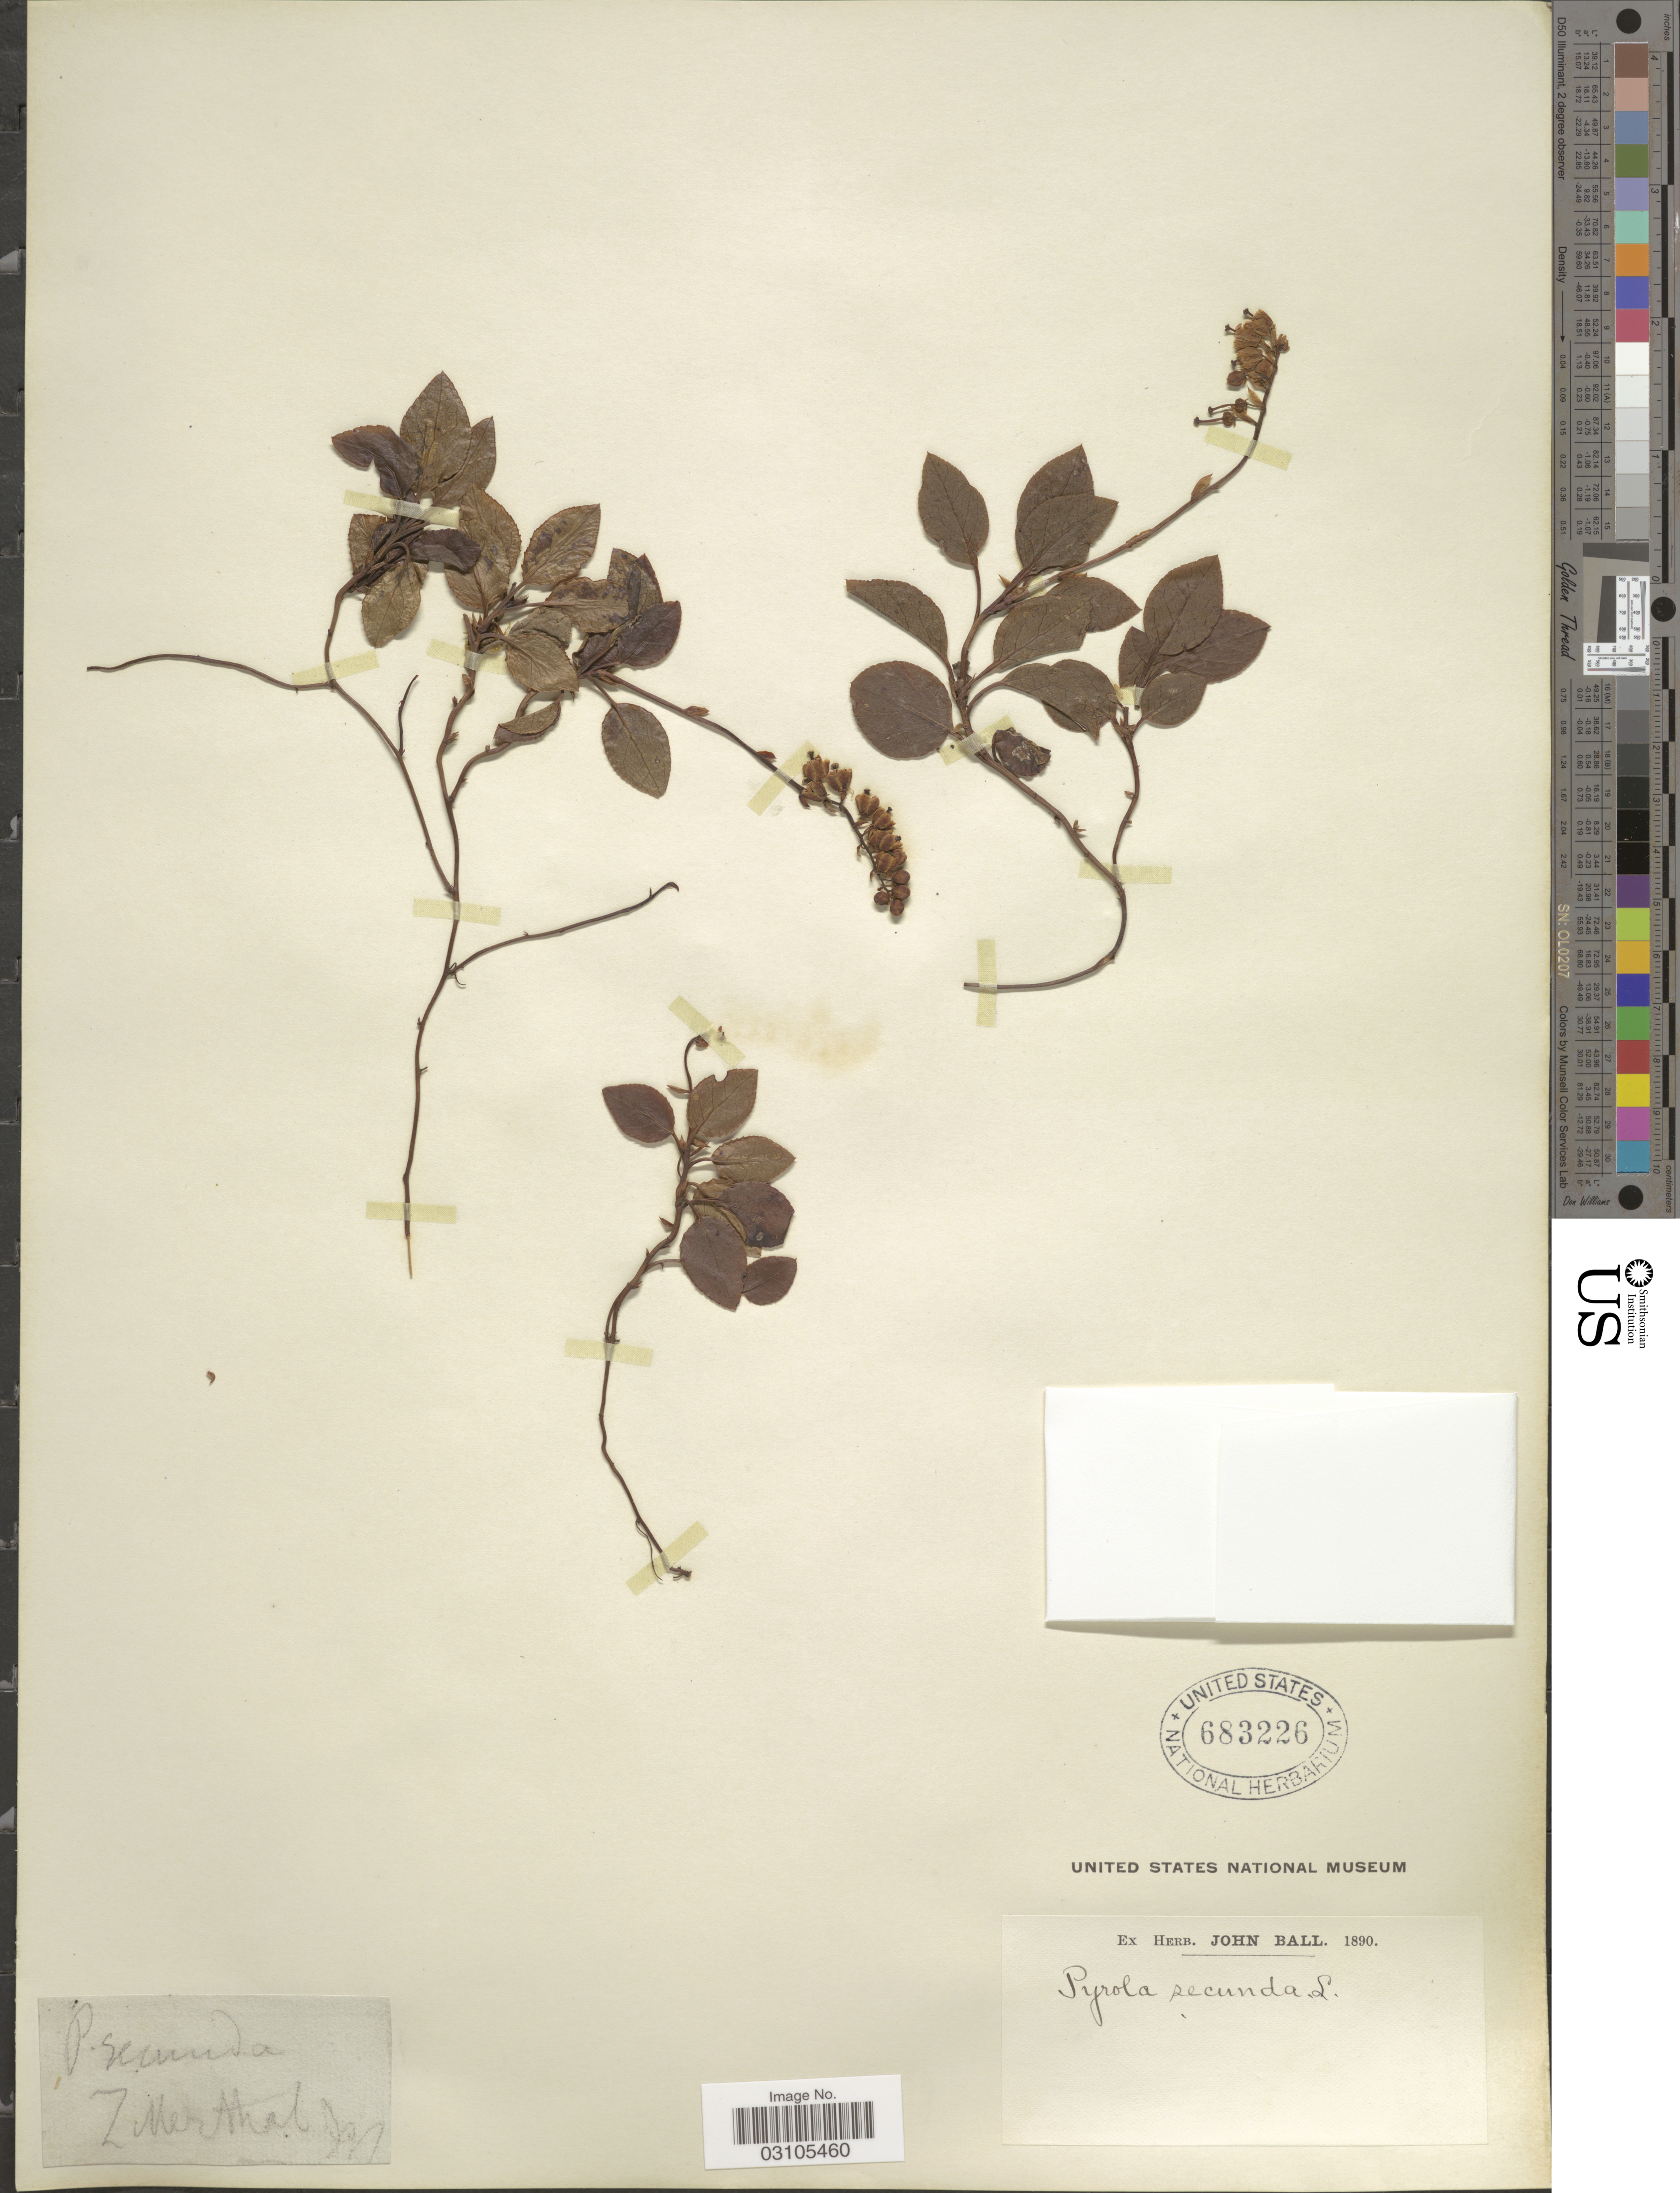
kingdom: Plantae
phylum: Tracheophyta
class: Magnoliopsida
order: Ericales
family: Ericaceae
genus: Orthilia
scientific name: Orthilia secunda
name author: (L.) House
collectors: ex herb. John Ball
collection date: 1890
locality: [illegible text] Merthal.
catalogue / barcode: US 683226